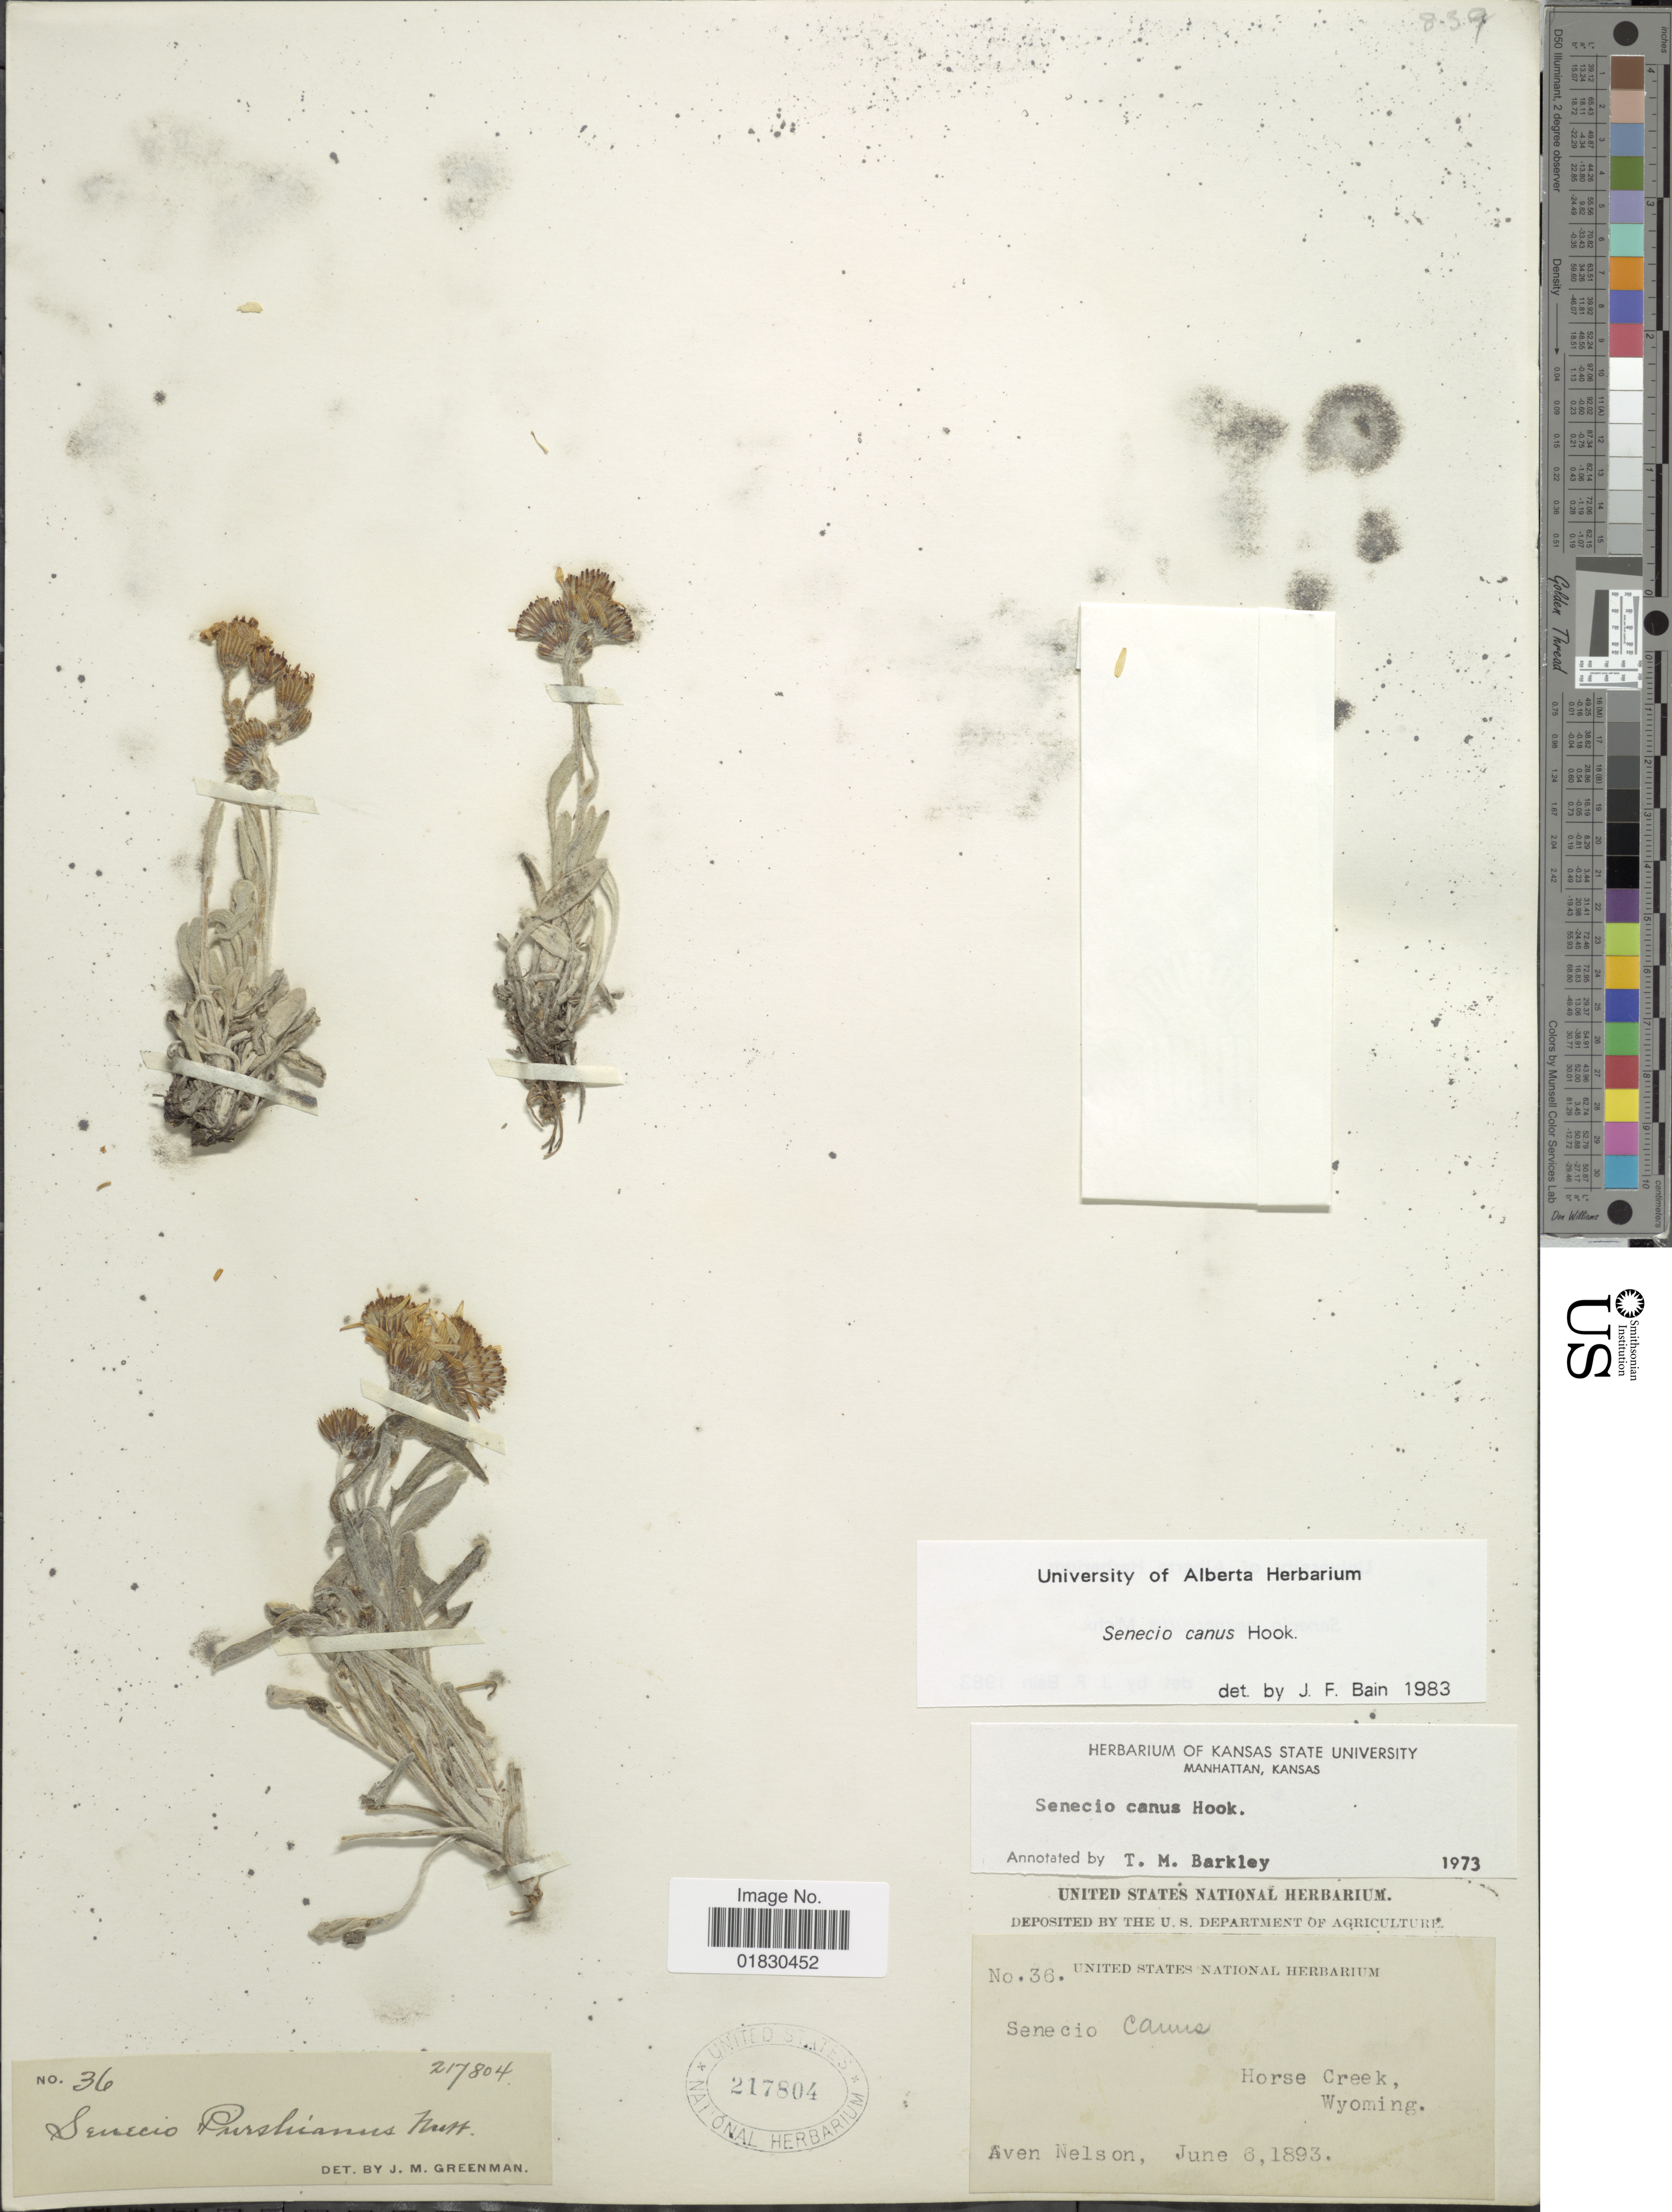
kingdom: Plantae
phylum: Tracheophyta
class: Magnoliopsida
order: Asterales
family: Asteraceae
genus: Packera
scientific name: Packera cana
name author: (Hook.) W.A. Weber & Á. Löve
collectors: A. Nelson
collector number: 36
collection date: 1893-06-06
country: United States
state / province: Wyoming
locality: Horse Creek, Wyoming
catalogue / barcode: US 217804